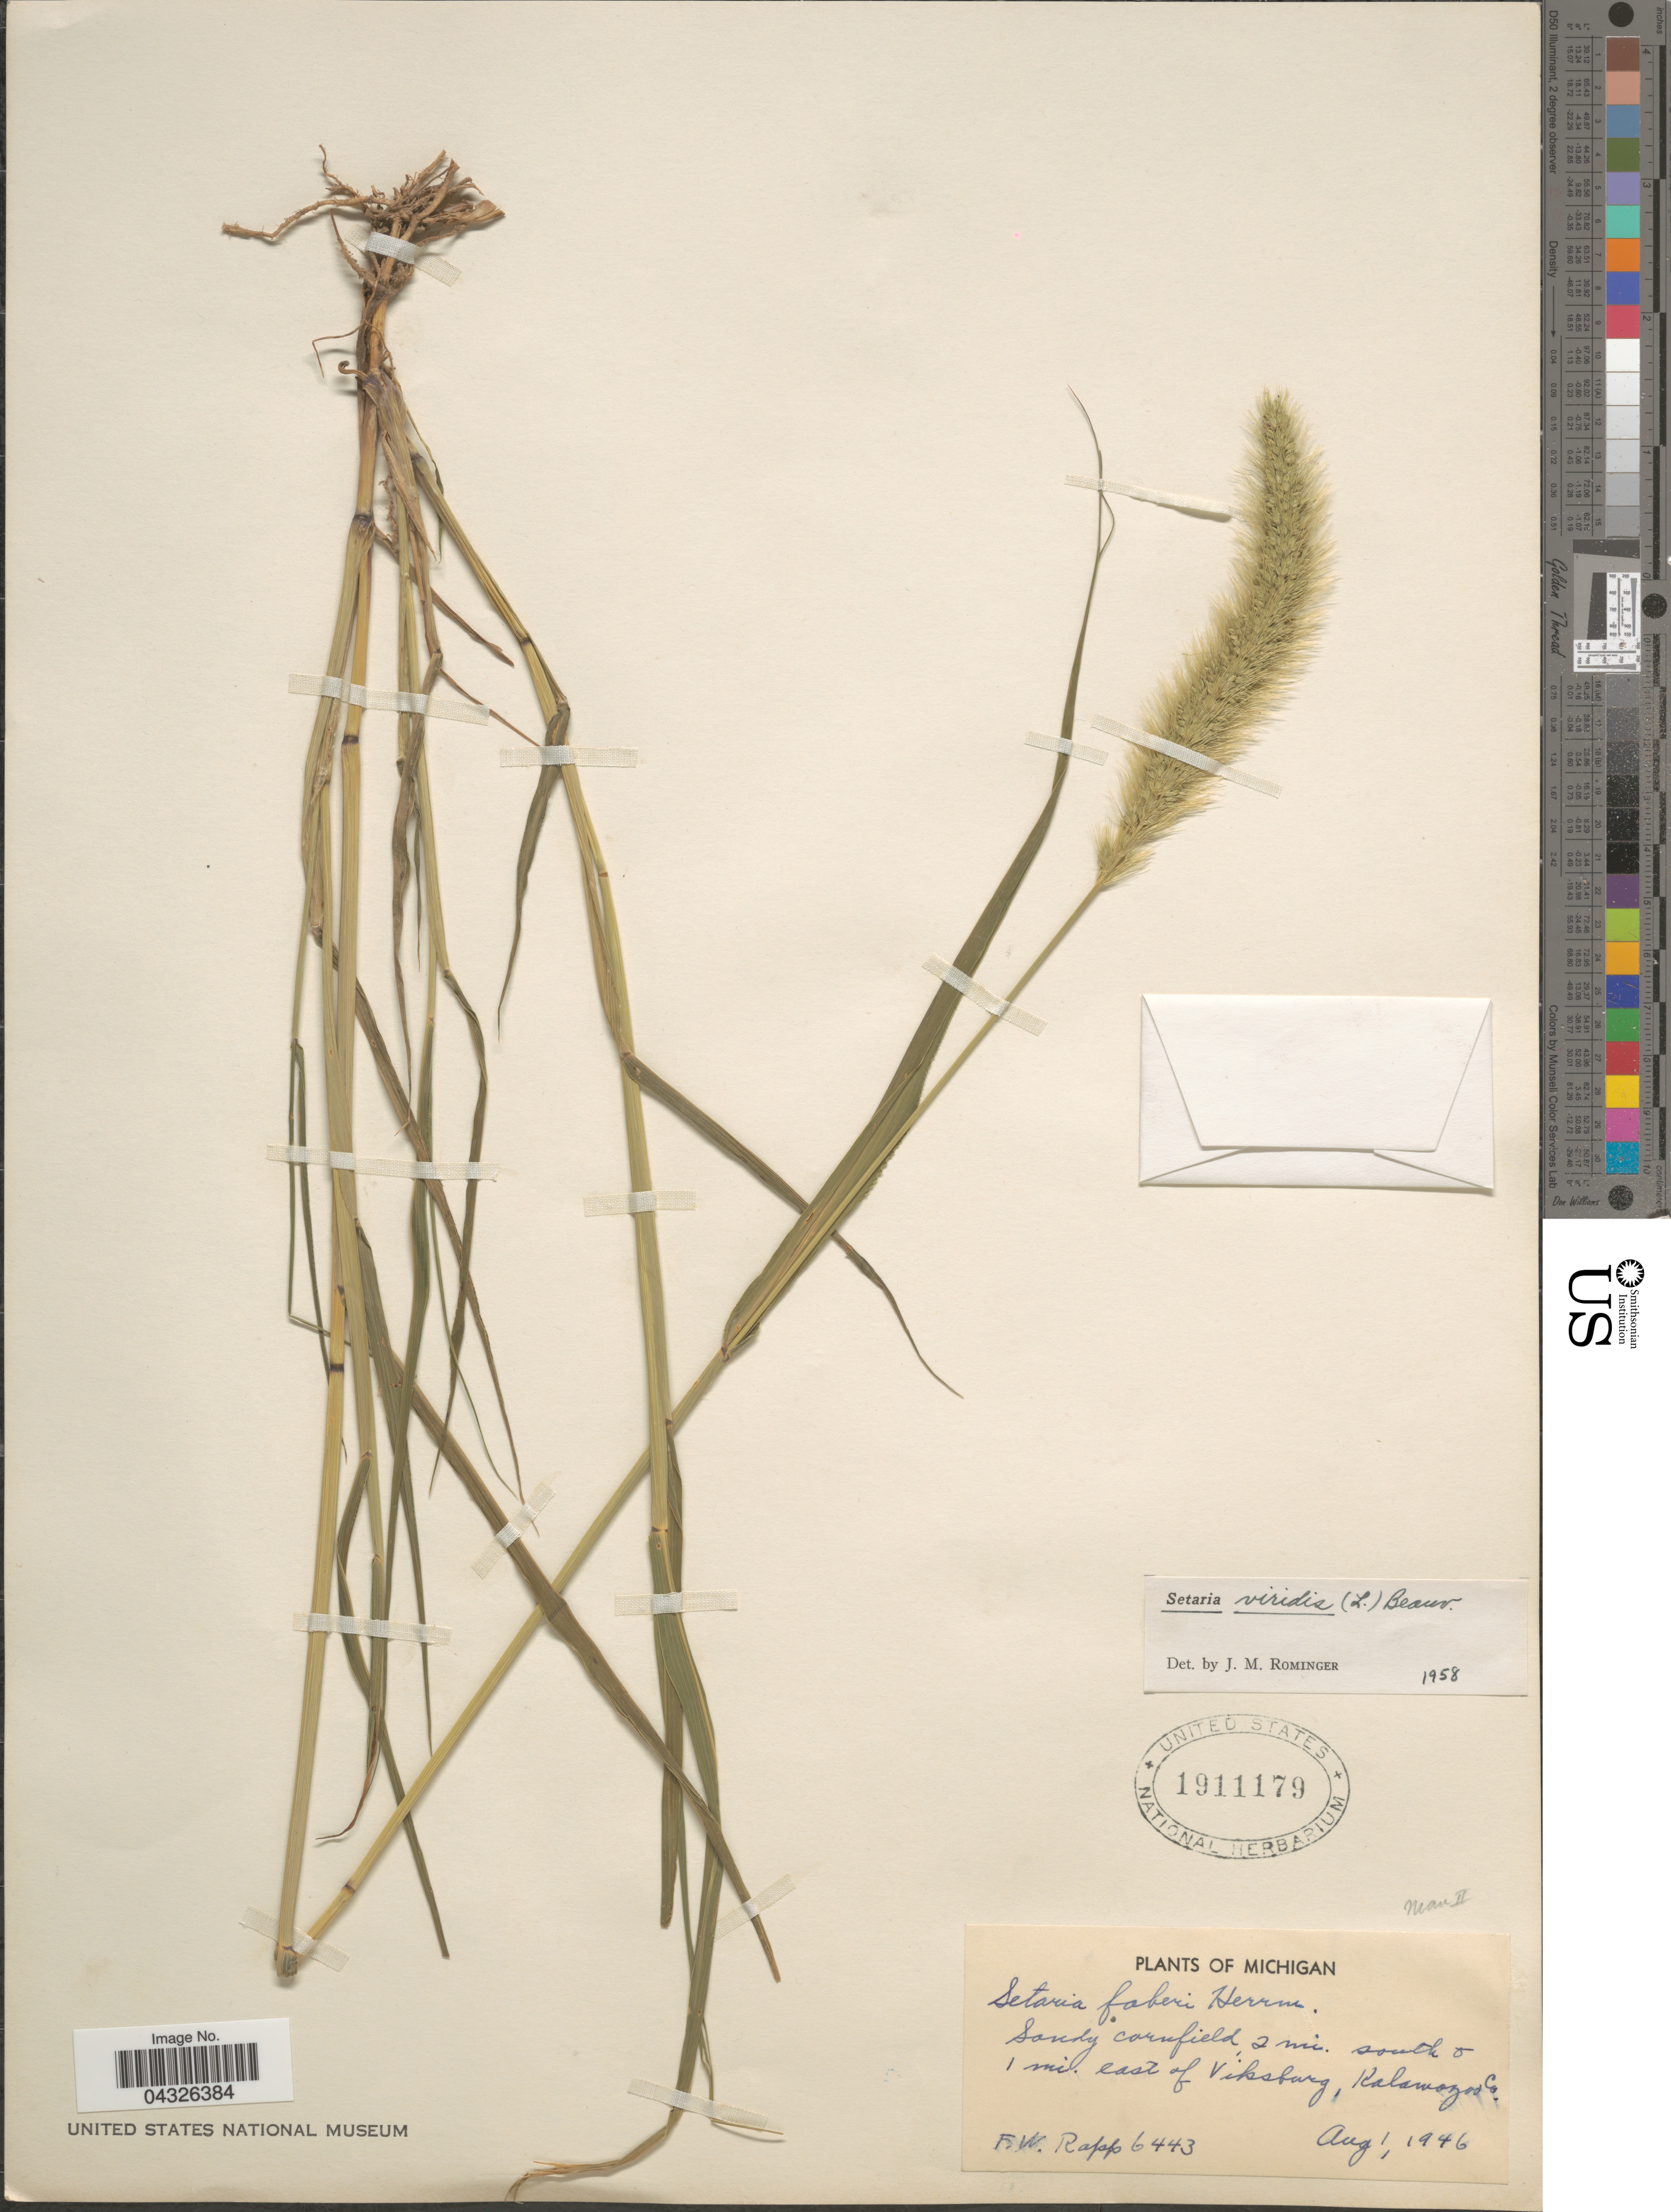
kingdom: Plantae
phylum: Tracheophyta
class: Liliopsida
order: Poales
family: Poaceae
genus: Setaria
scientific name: Setaria viridis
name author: (L.) P. Beauv.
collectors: F. Rapp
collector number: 6443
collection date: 1946-08-01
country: United States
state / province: Michigan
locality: Sandy cornfield, 2 mi. south. 1 mi. east of Viksburg, Kalamazoo Co.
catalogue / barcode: US 1911179